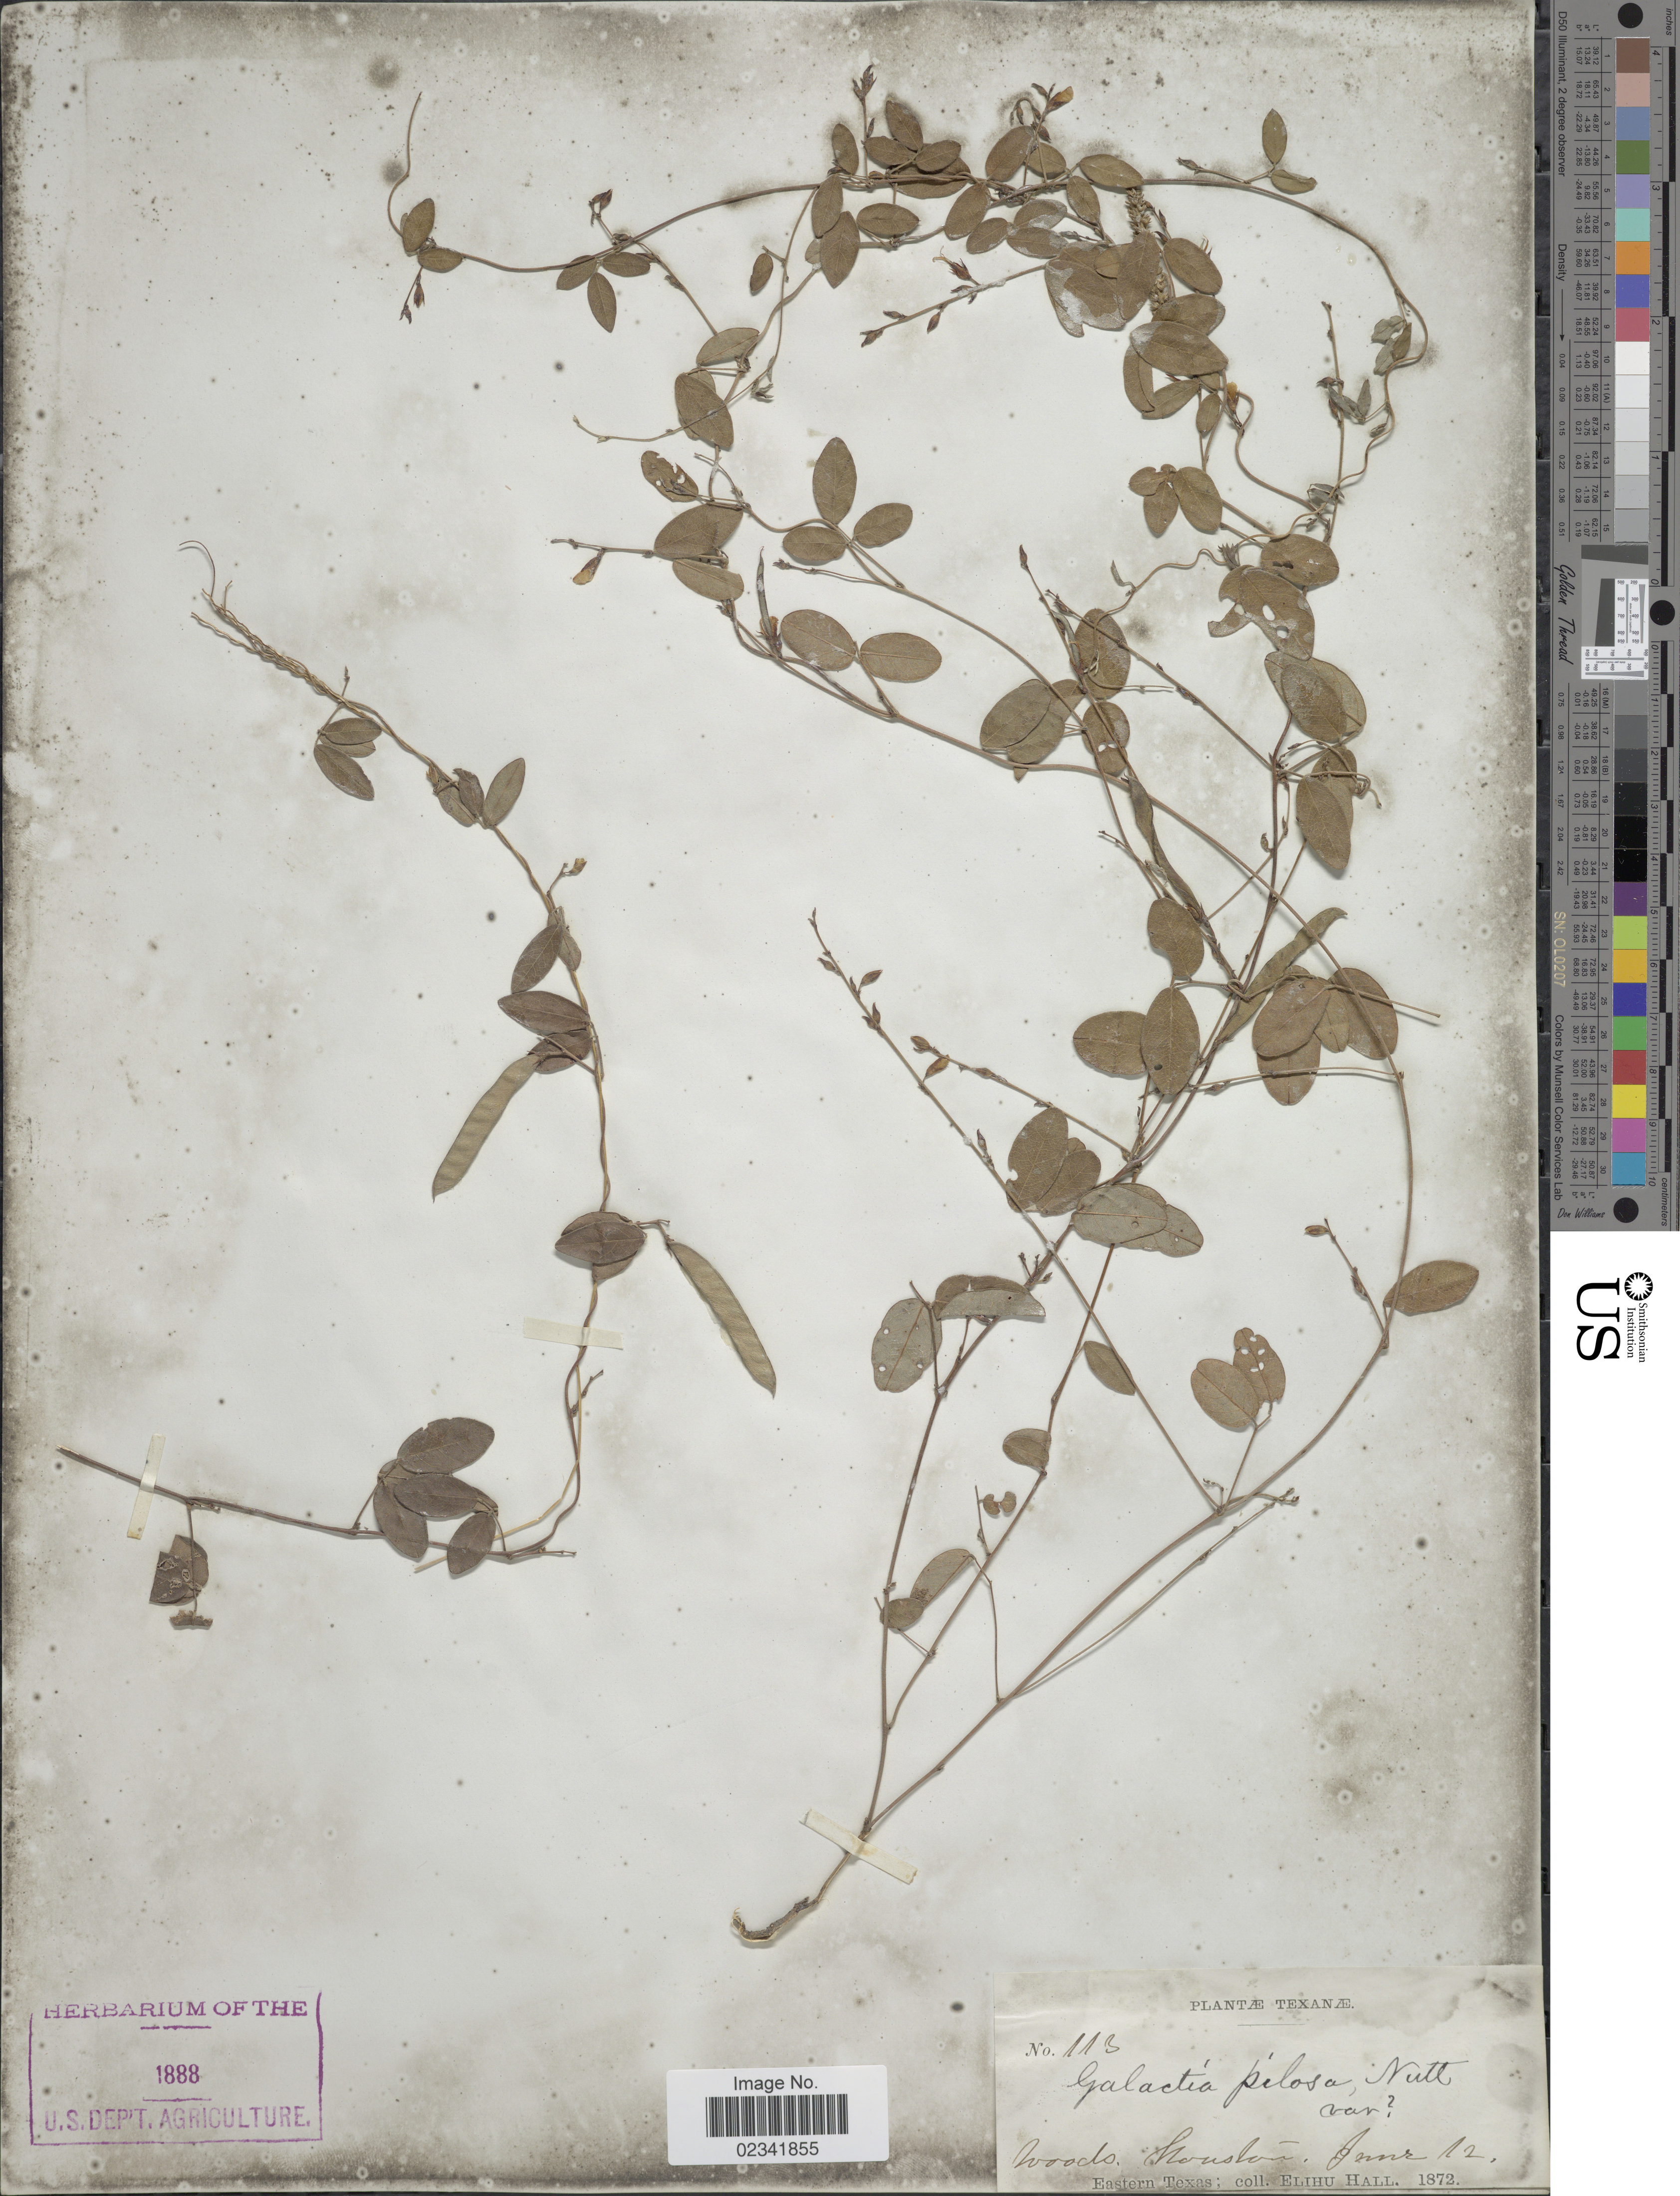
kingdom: Plantae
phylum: Tracheophyta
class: Magnoliopsida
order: Fabales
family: Fabaceae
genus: Galactia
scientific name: Galactia volubilis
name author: (L.) Britton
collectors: E. Hall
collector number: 113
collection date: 1872-06-12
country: United States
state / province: Texas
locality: Eastern Texas, Houston